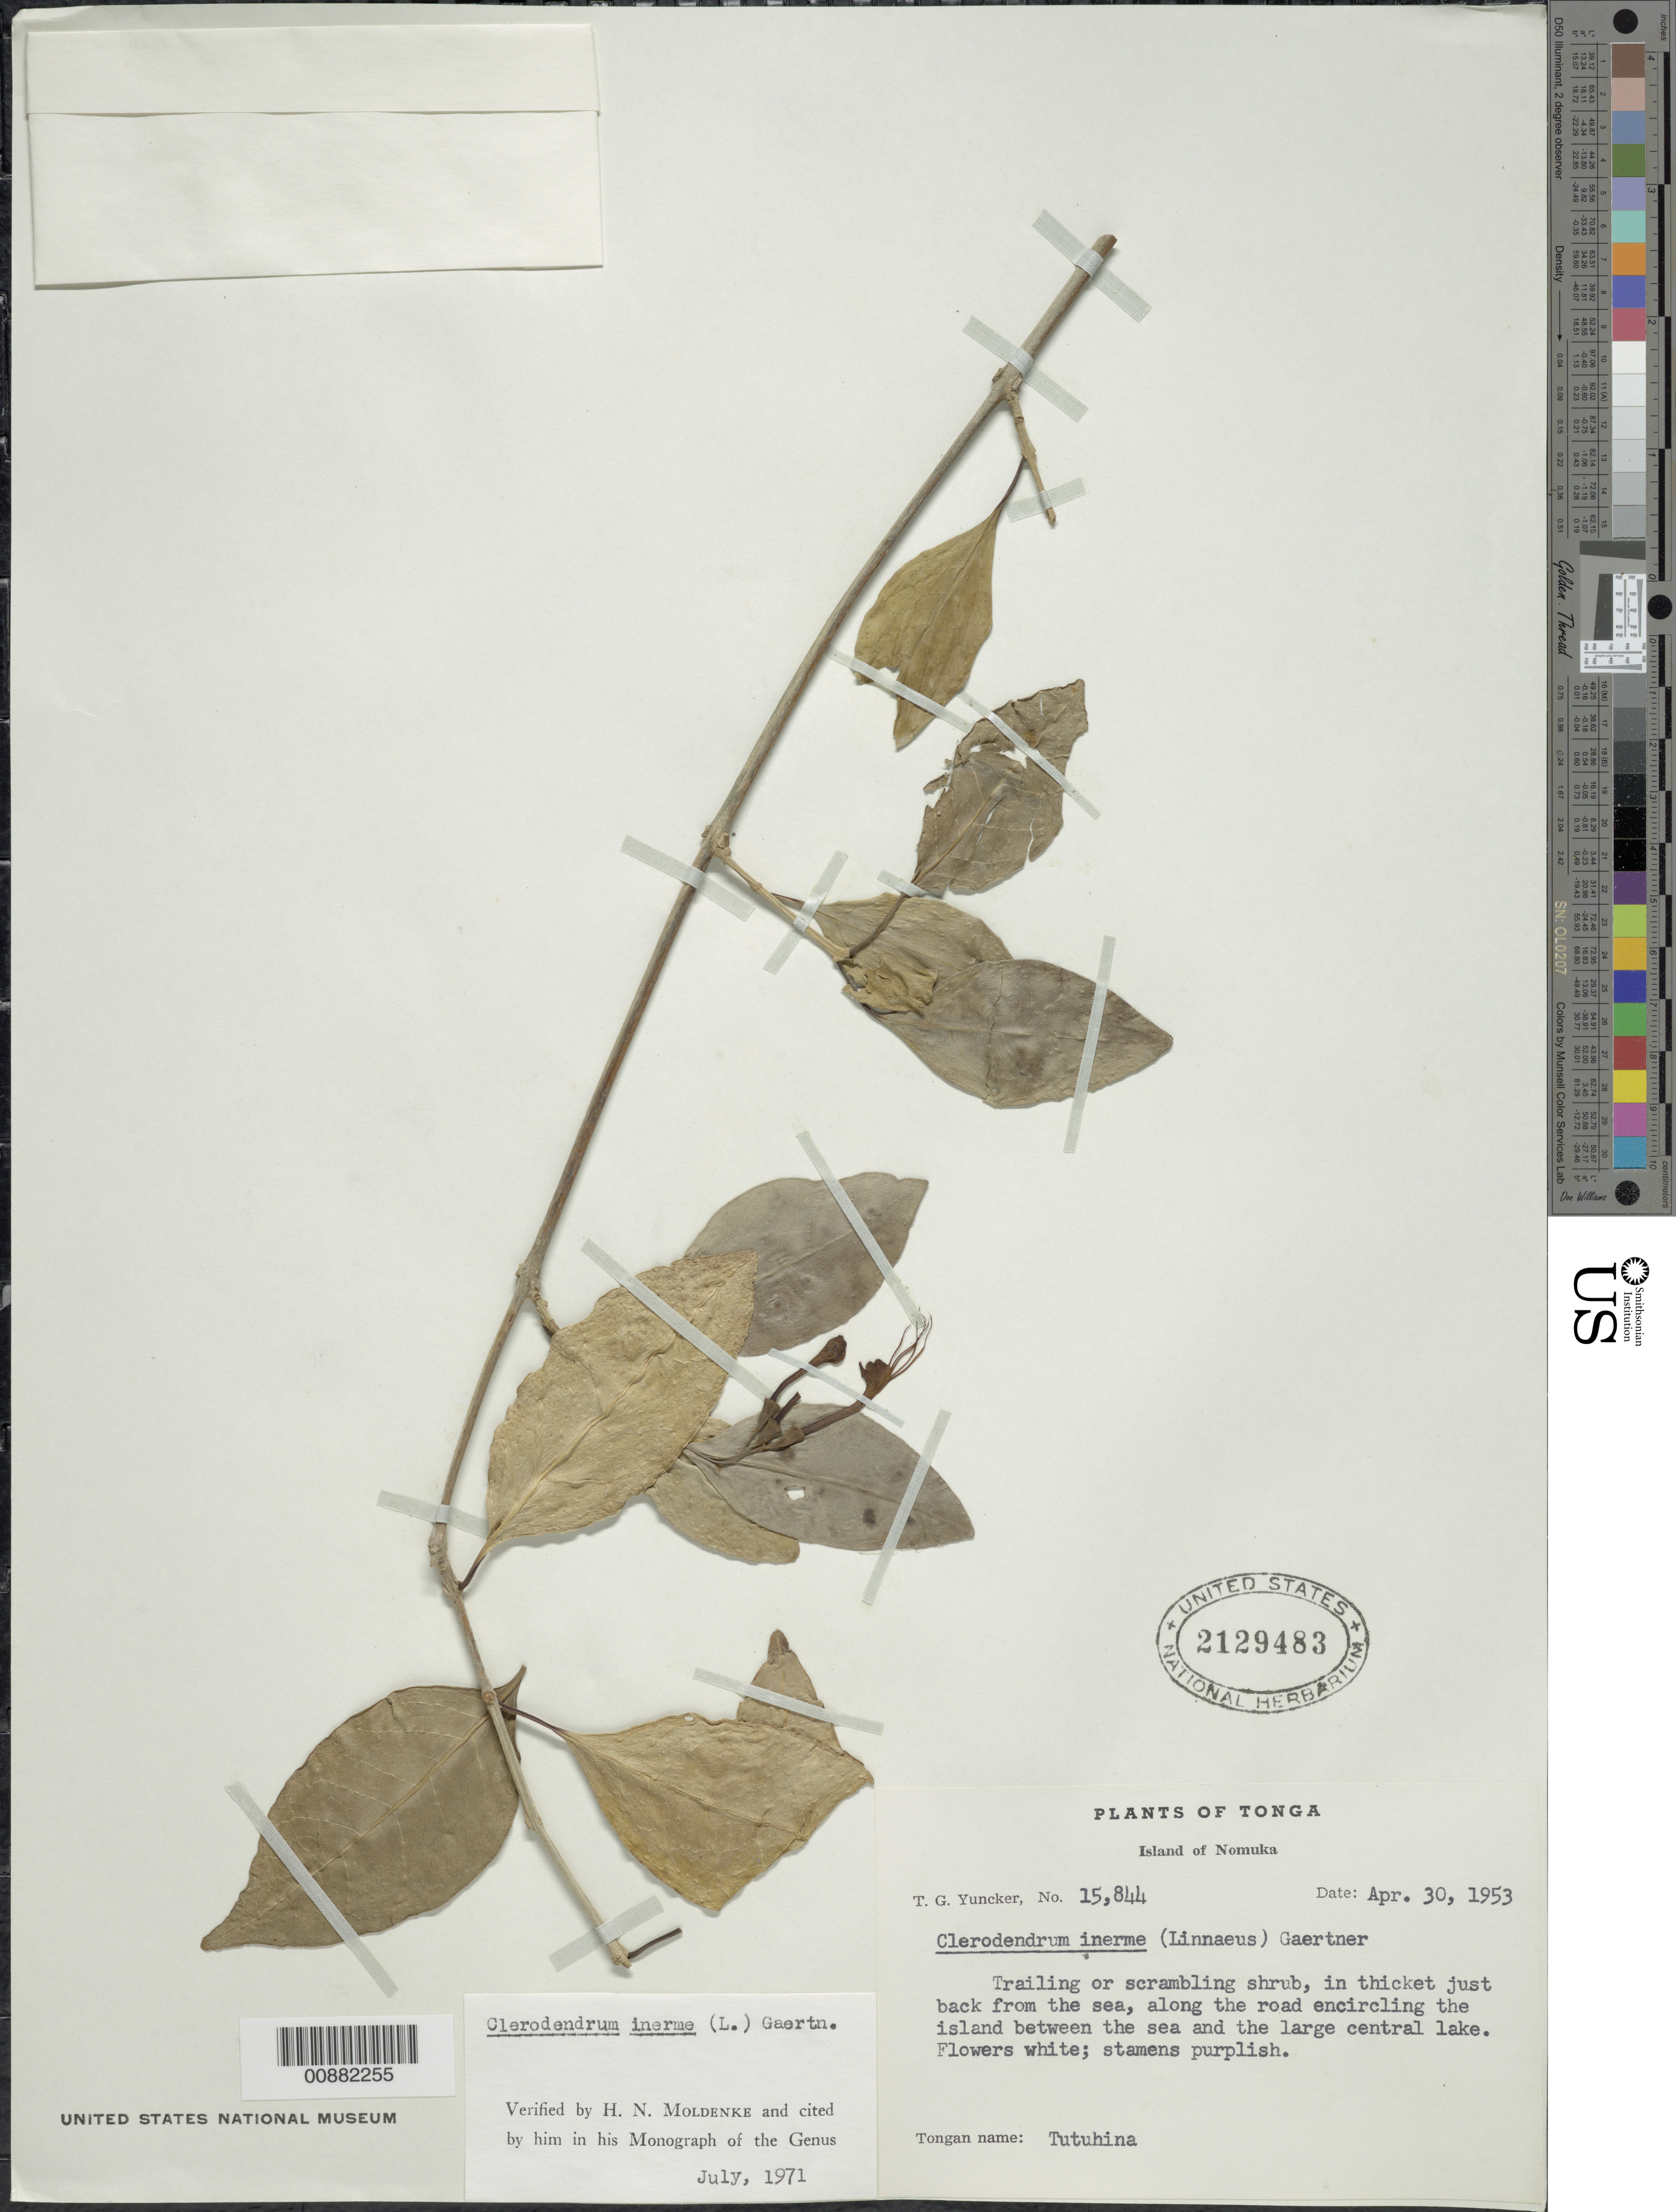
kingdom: Plantae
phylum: Tracheophyta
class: Magnoliopsida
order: Lamiales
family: Lamiaceae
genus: Clerodendrum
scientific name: Clerodendrum inerme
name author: (L.) Gaertn.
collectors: T. G. Yuncker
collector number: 15844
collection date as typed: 30 Apr 1953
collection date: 1953-04-30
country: Tonga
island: Nomuka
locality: Nomuka Island. Along the road encircling the island between the sea and the large central lake.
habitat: in thicket just back from the sea.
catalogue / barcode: US 2129483